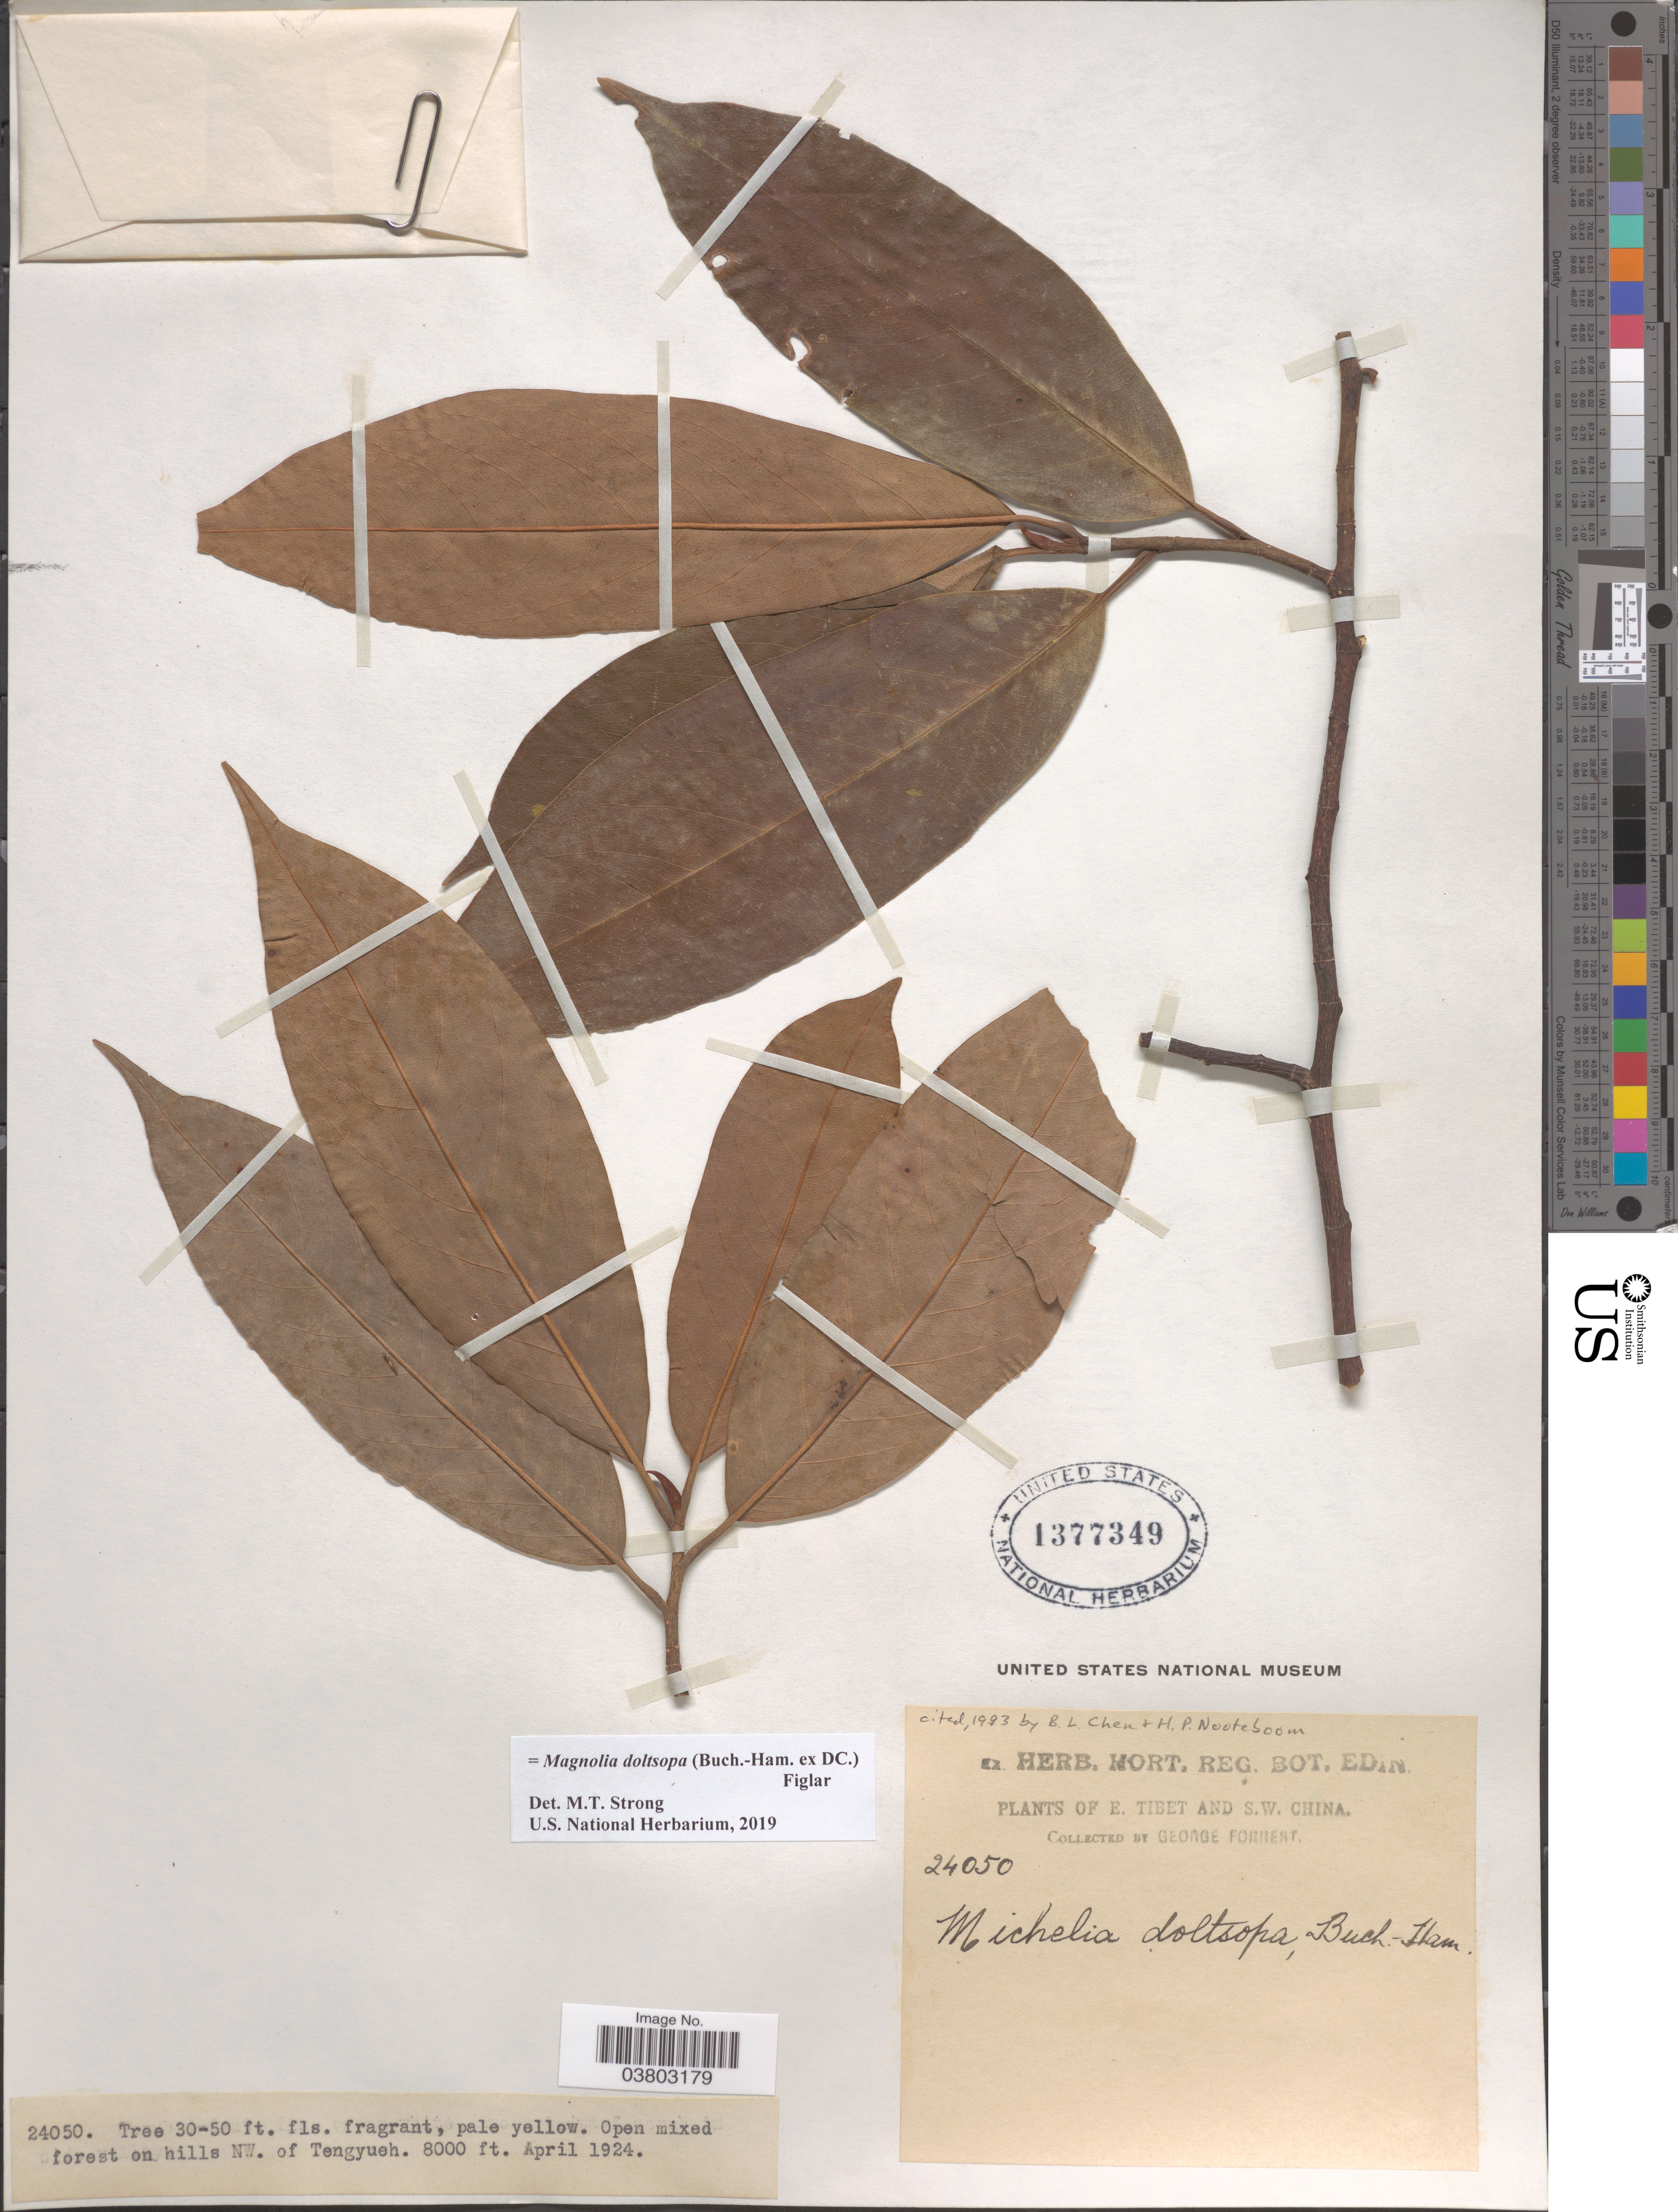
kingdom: Plantae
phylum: Tracheophyta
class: Magnoliopsida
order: Magnoliales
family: Magnoliaceae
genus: Magnolia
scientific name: Magnolia doltsopa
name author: (Buch.-Ham. ex DC.) Figlar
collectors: G. Forrest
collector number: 24050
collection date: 1924-04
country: China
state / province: Xizang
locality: E. Tibet and S.W. China. On hills NW. of Tengyueh.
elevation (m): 2438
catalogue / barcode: US 1377349